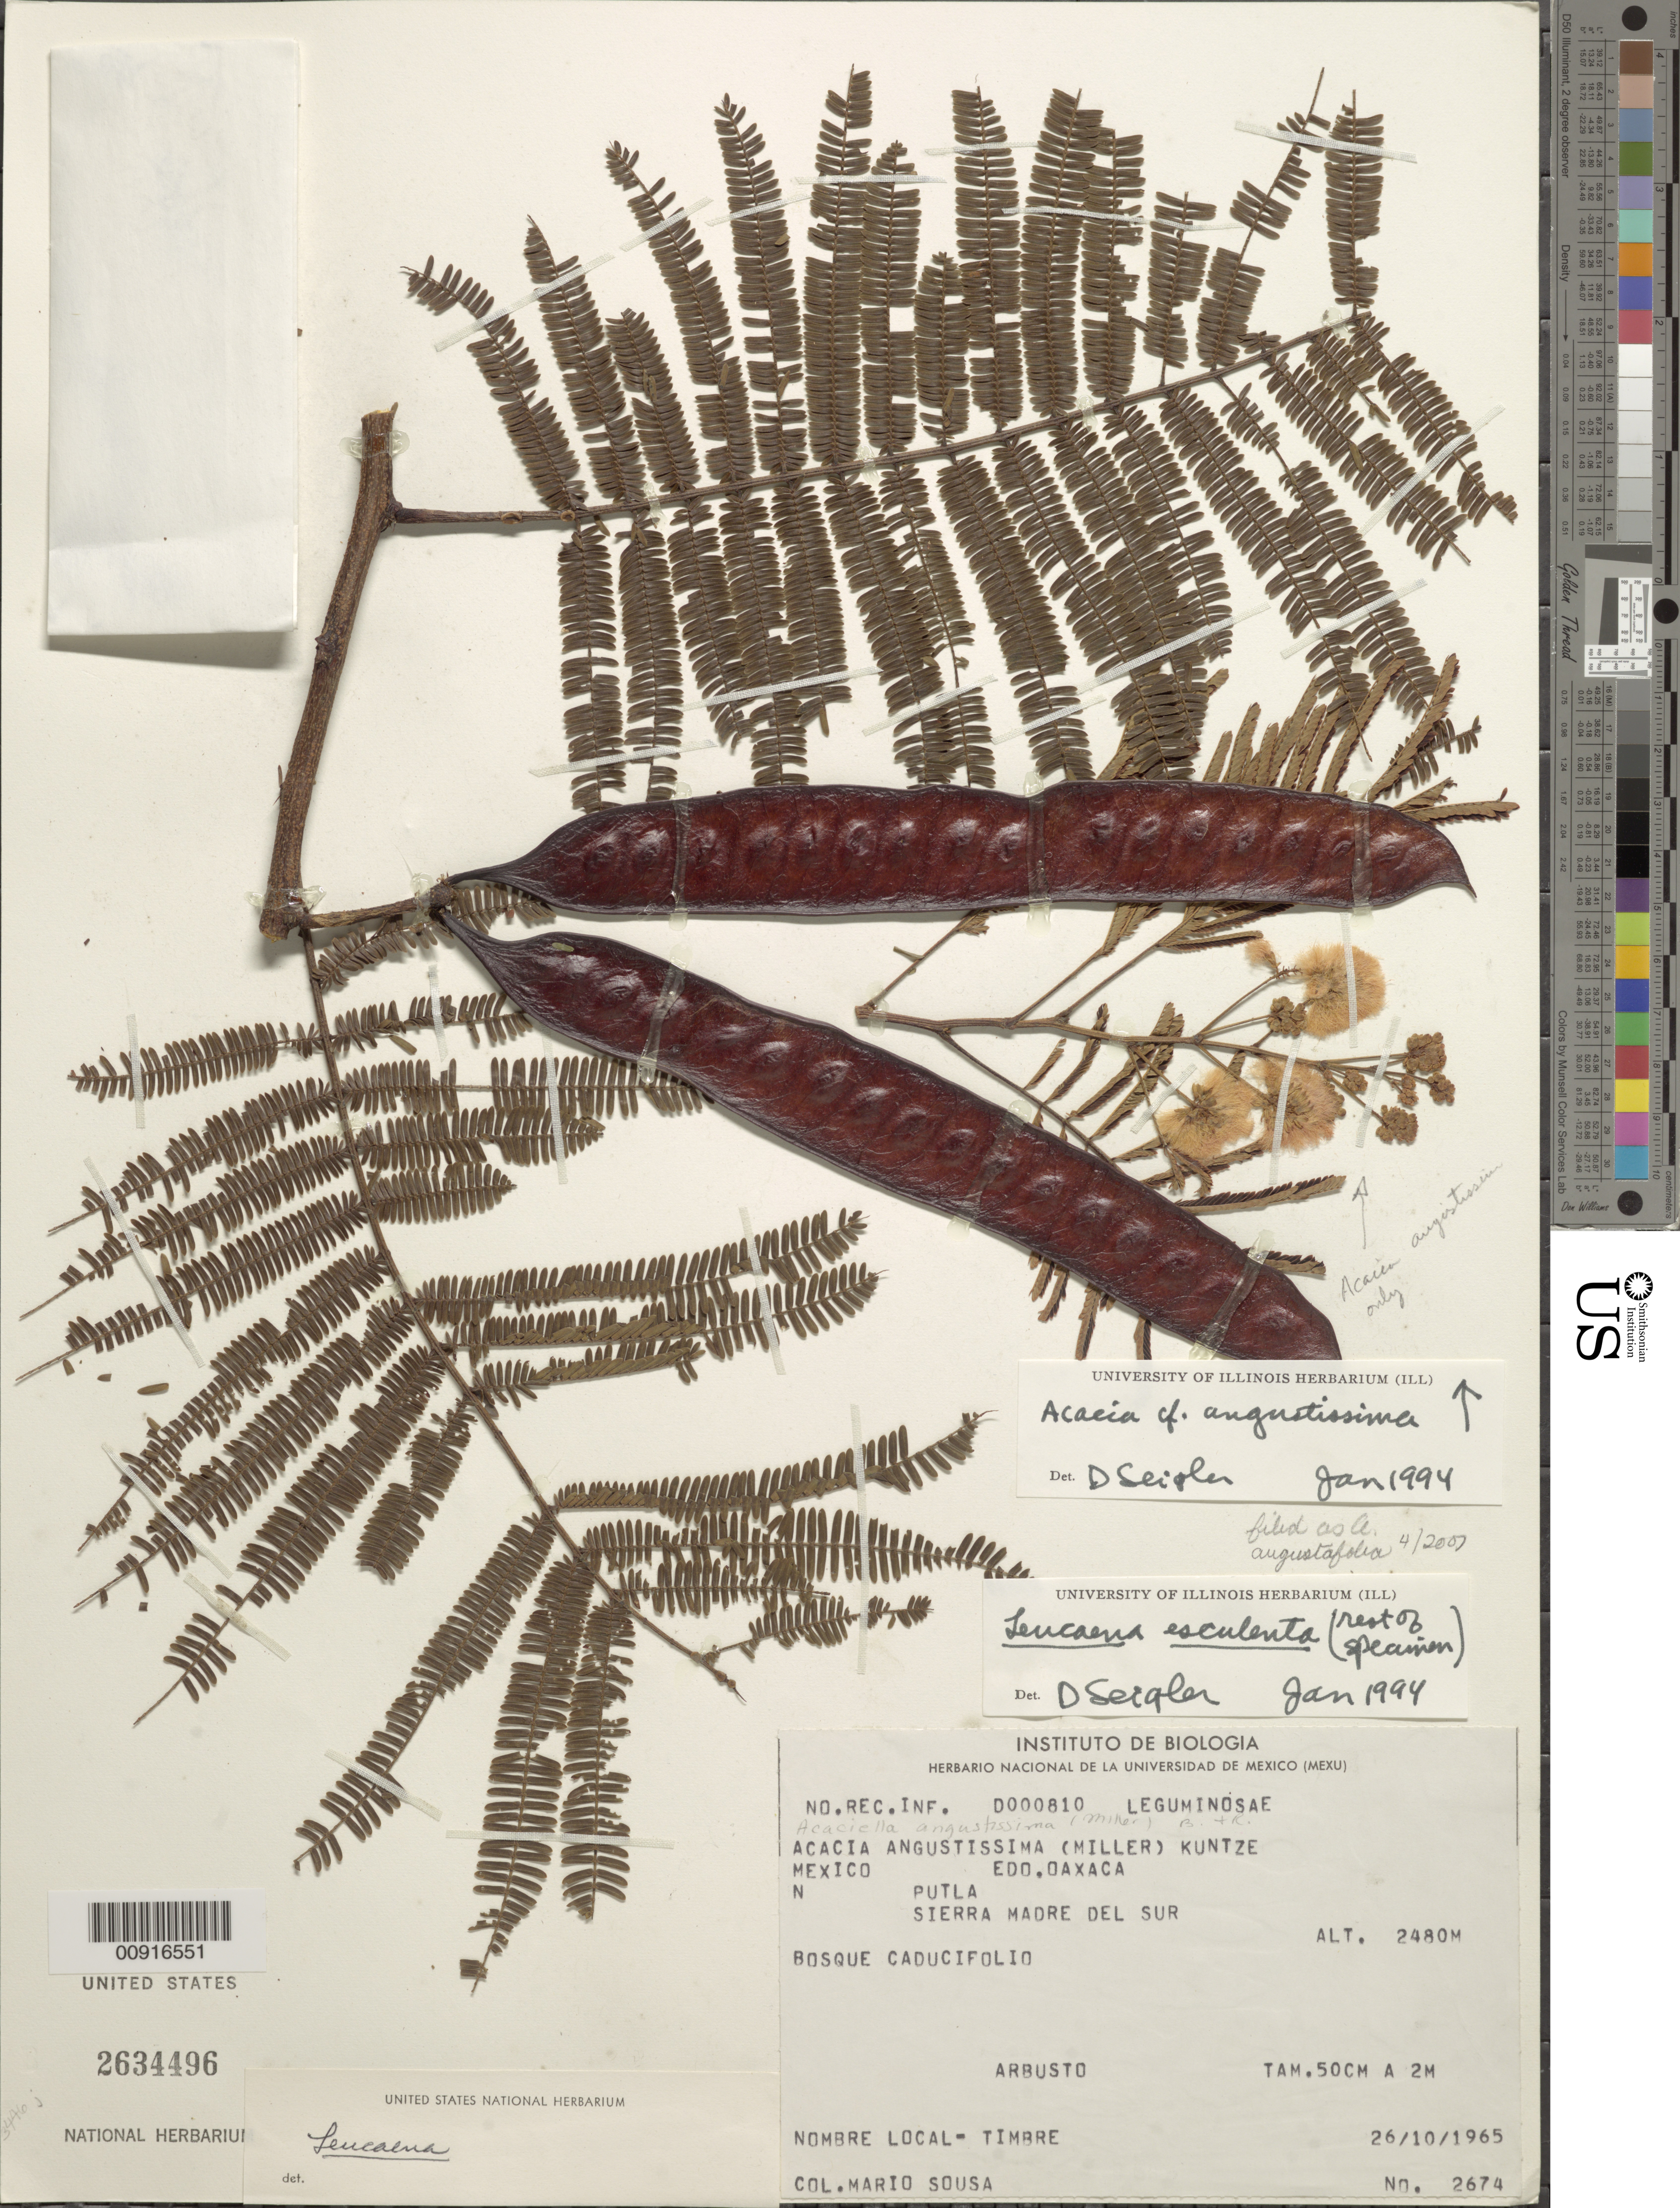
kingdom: Plantae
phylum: Tracheophyta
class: Magnoliopsida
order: Fabales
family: Fabaceae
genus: Leucaena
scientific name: Leucaena esculenta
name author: (Moc. & Sessé ex DC.) Benth.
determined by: Seigler, David S.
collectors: M. Sousa S.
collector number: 2674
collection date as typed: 26 Oct 1965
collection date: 1965-10-26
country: Mexico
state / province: Oaxaca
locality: N Putla, Sierra Madre del Sur. Edo. Oaxaca.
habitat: Bosque caducifolio.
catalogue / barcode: US 2634496